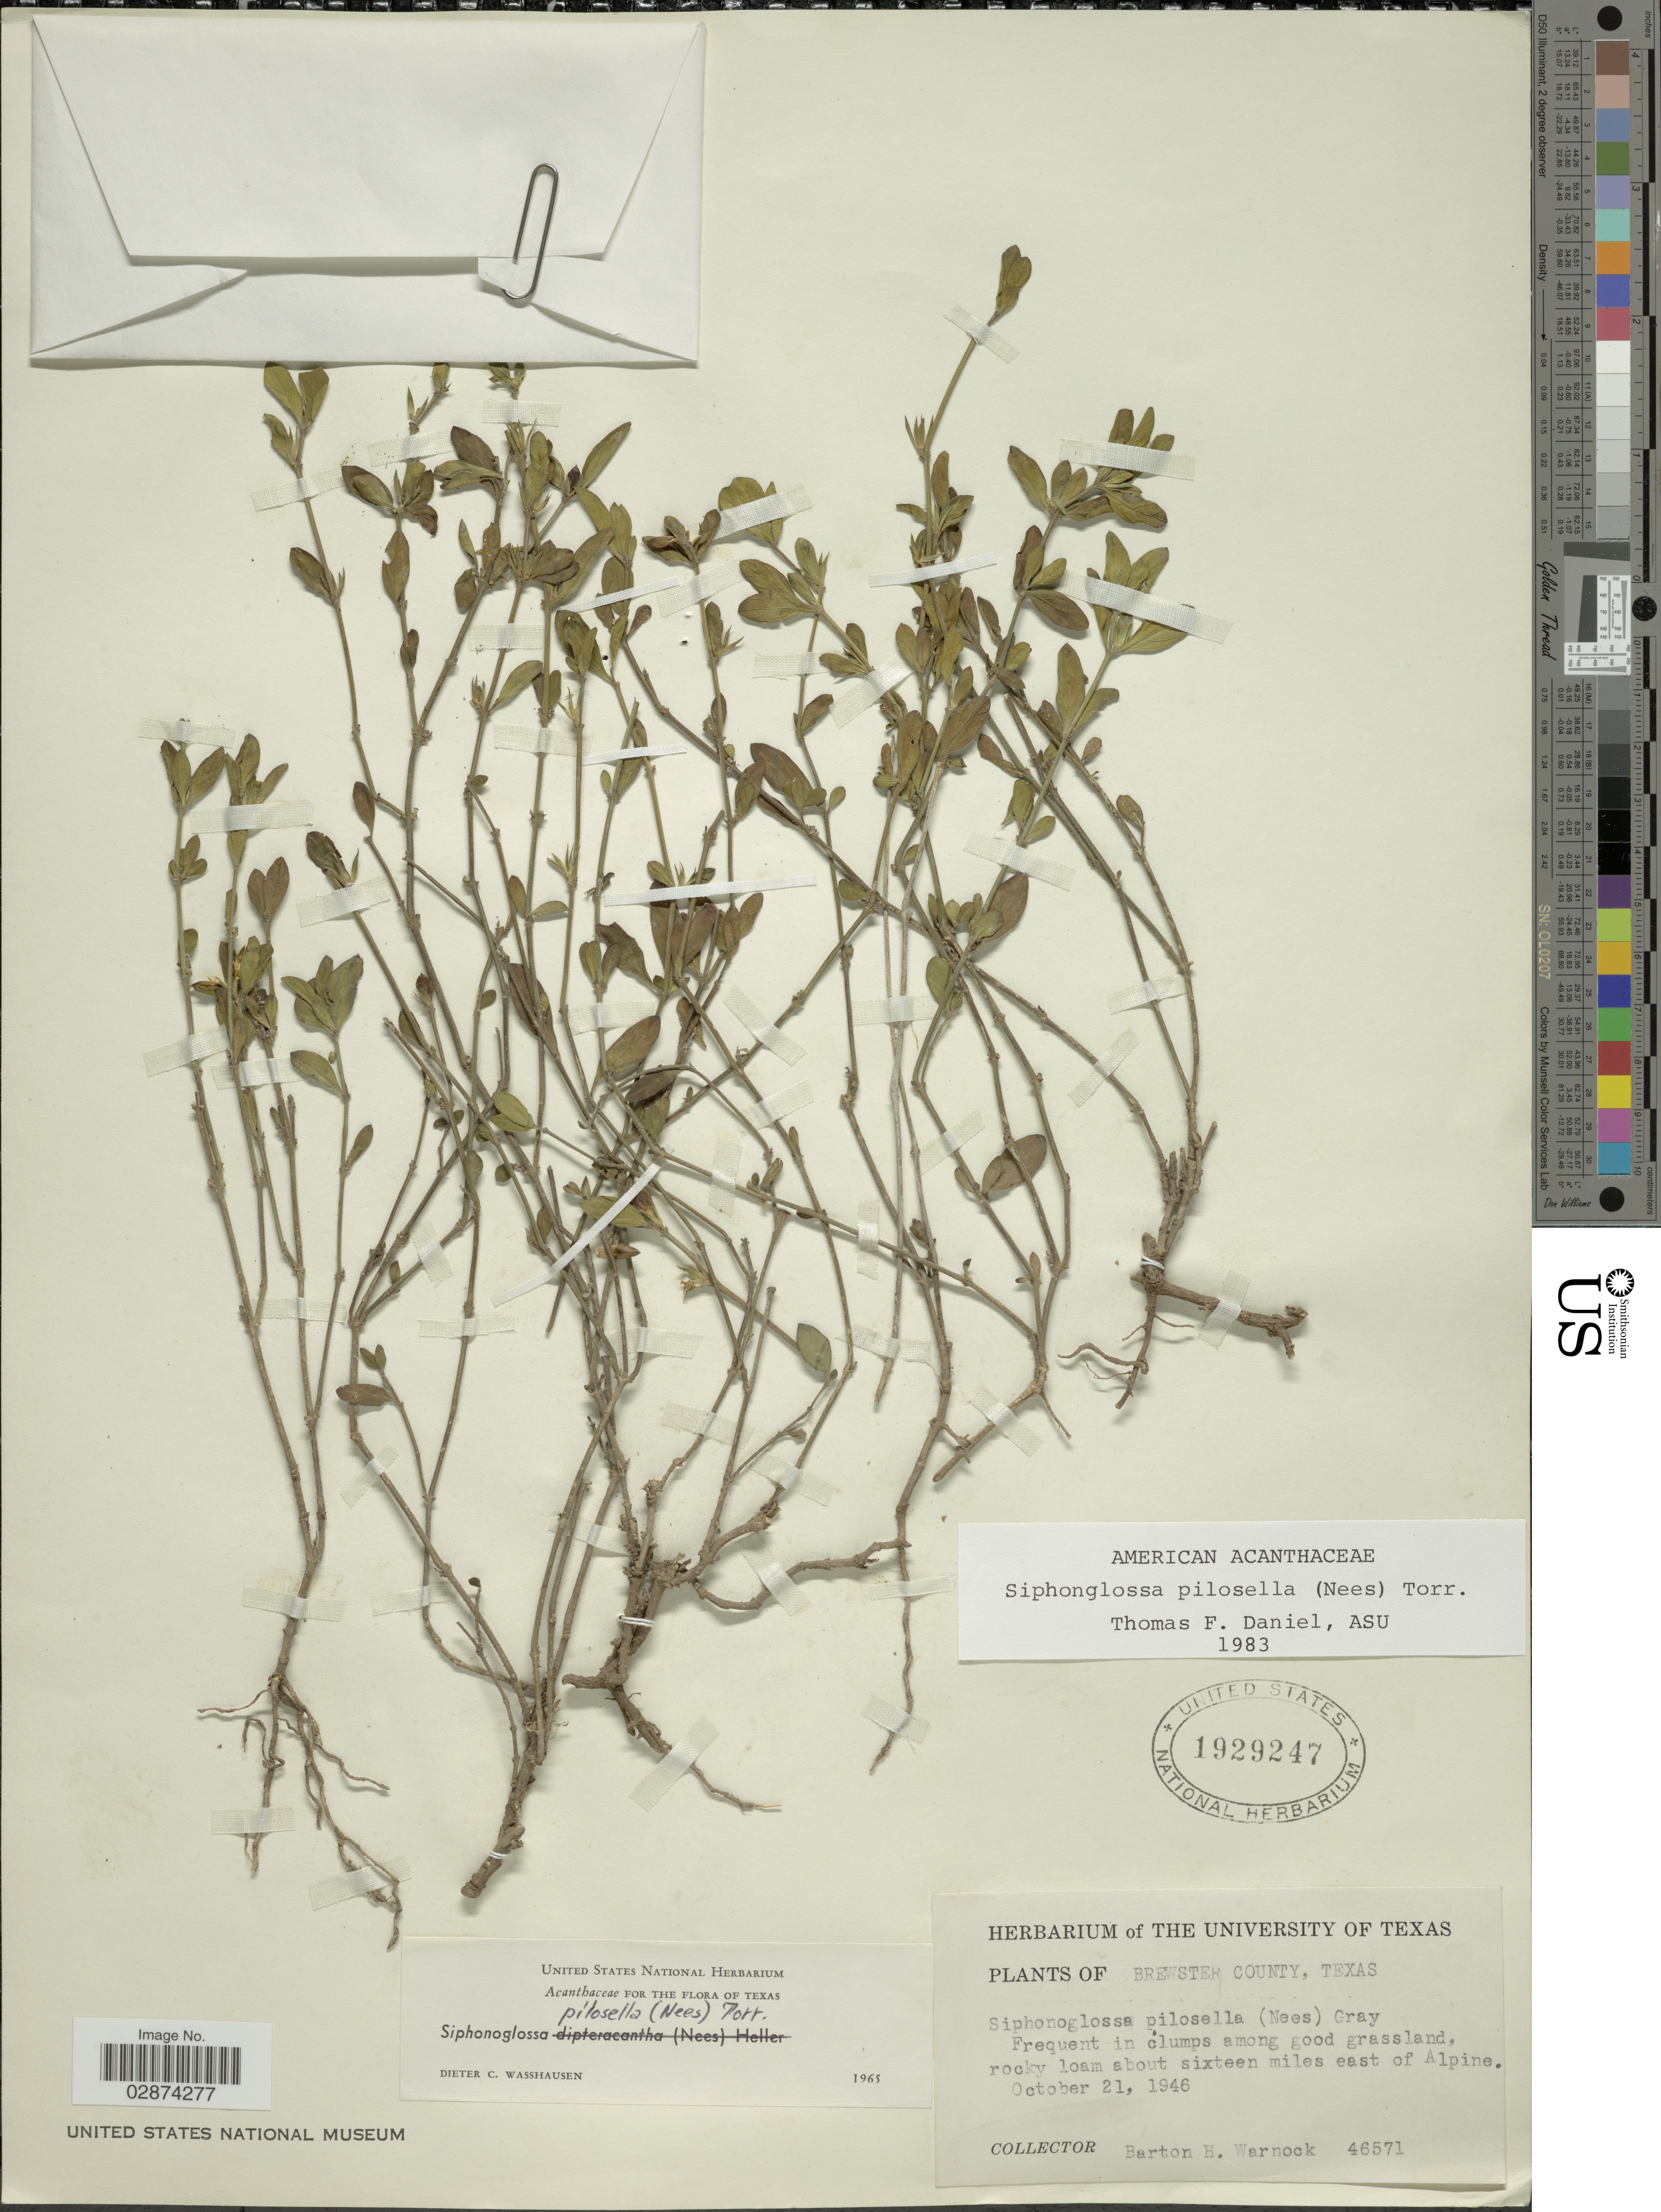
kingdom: Plantae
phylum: Tracheophyta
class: Magnoliopsida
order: Lamiales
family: Acanthaceae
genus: Justicia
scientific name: Justicia pilosella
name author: (Nees) Hilsenb.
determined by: Fisher, Amanda, (LOB), California State University, Long Beach (UNITED STATES)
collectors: B. H. Warnock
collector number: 46571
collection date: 1946-01-11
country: United States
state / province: Texas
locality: Brewster County. Rocky loam about sixteen miles east of Alpine.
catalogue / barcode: US 1929247